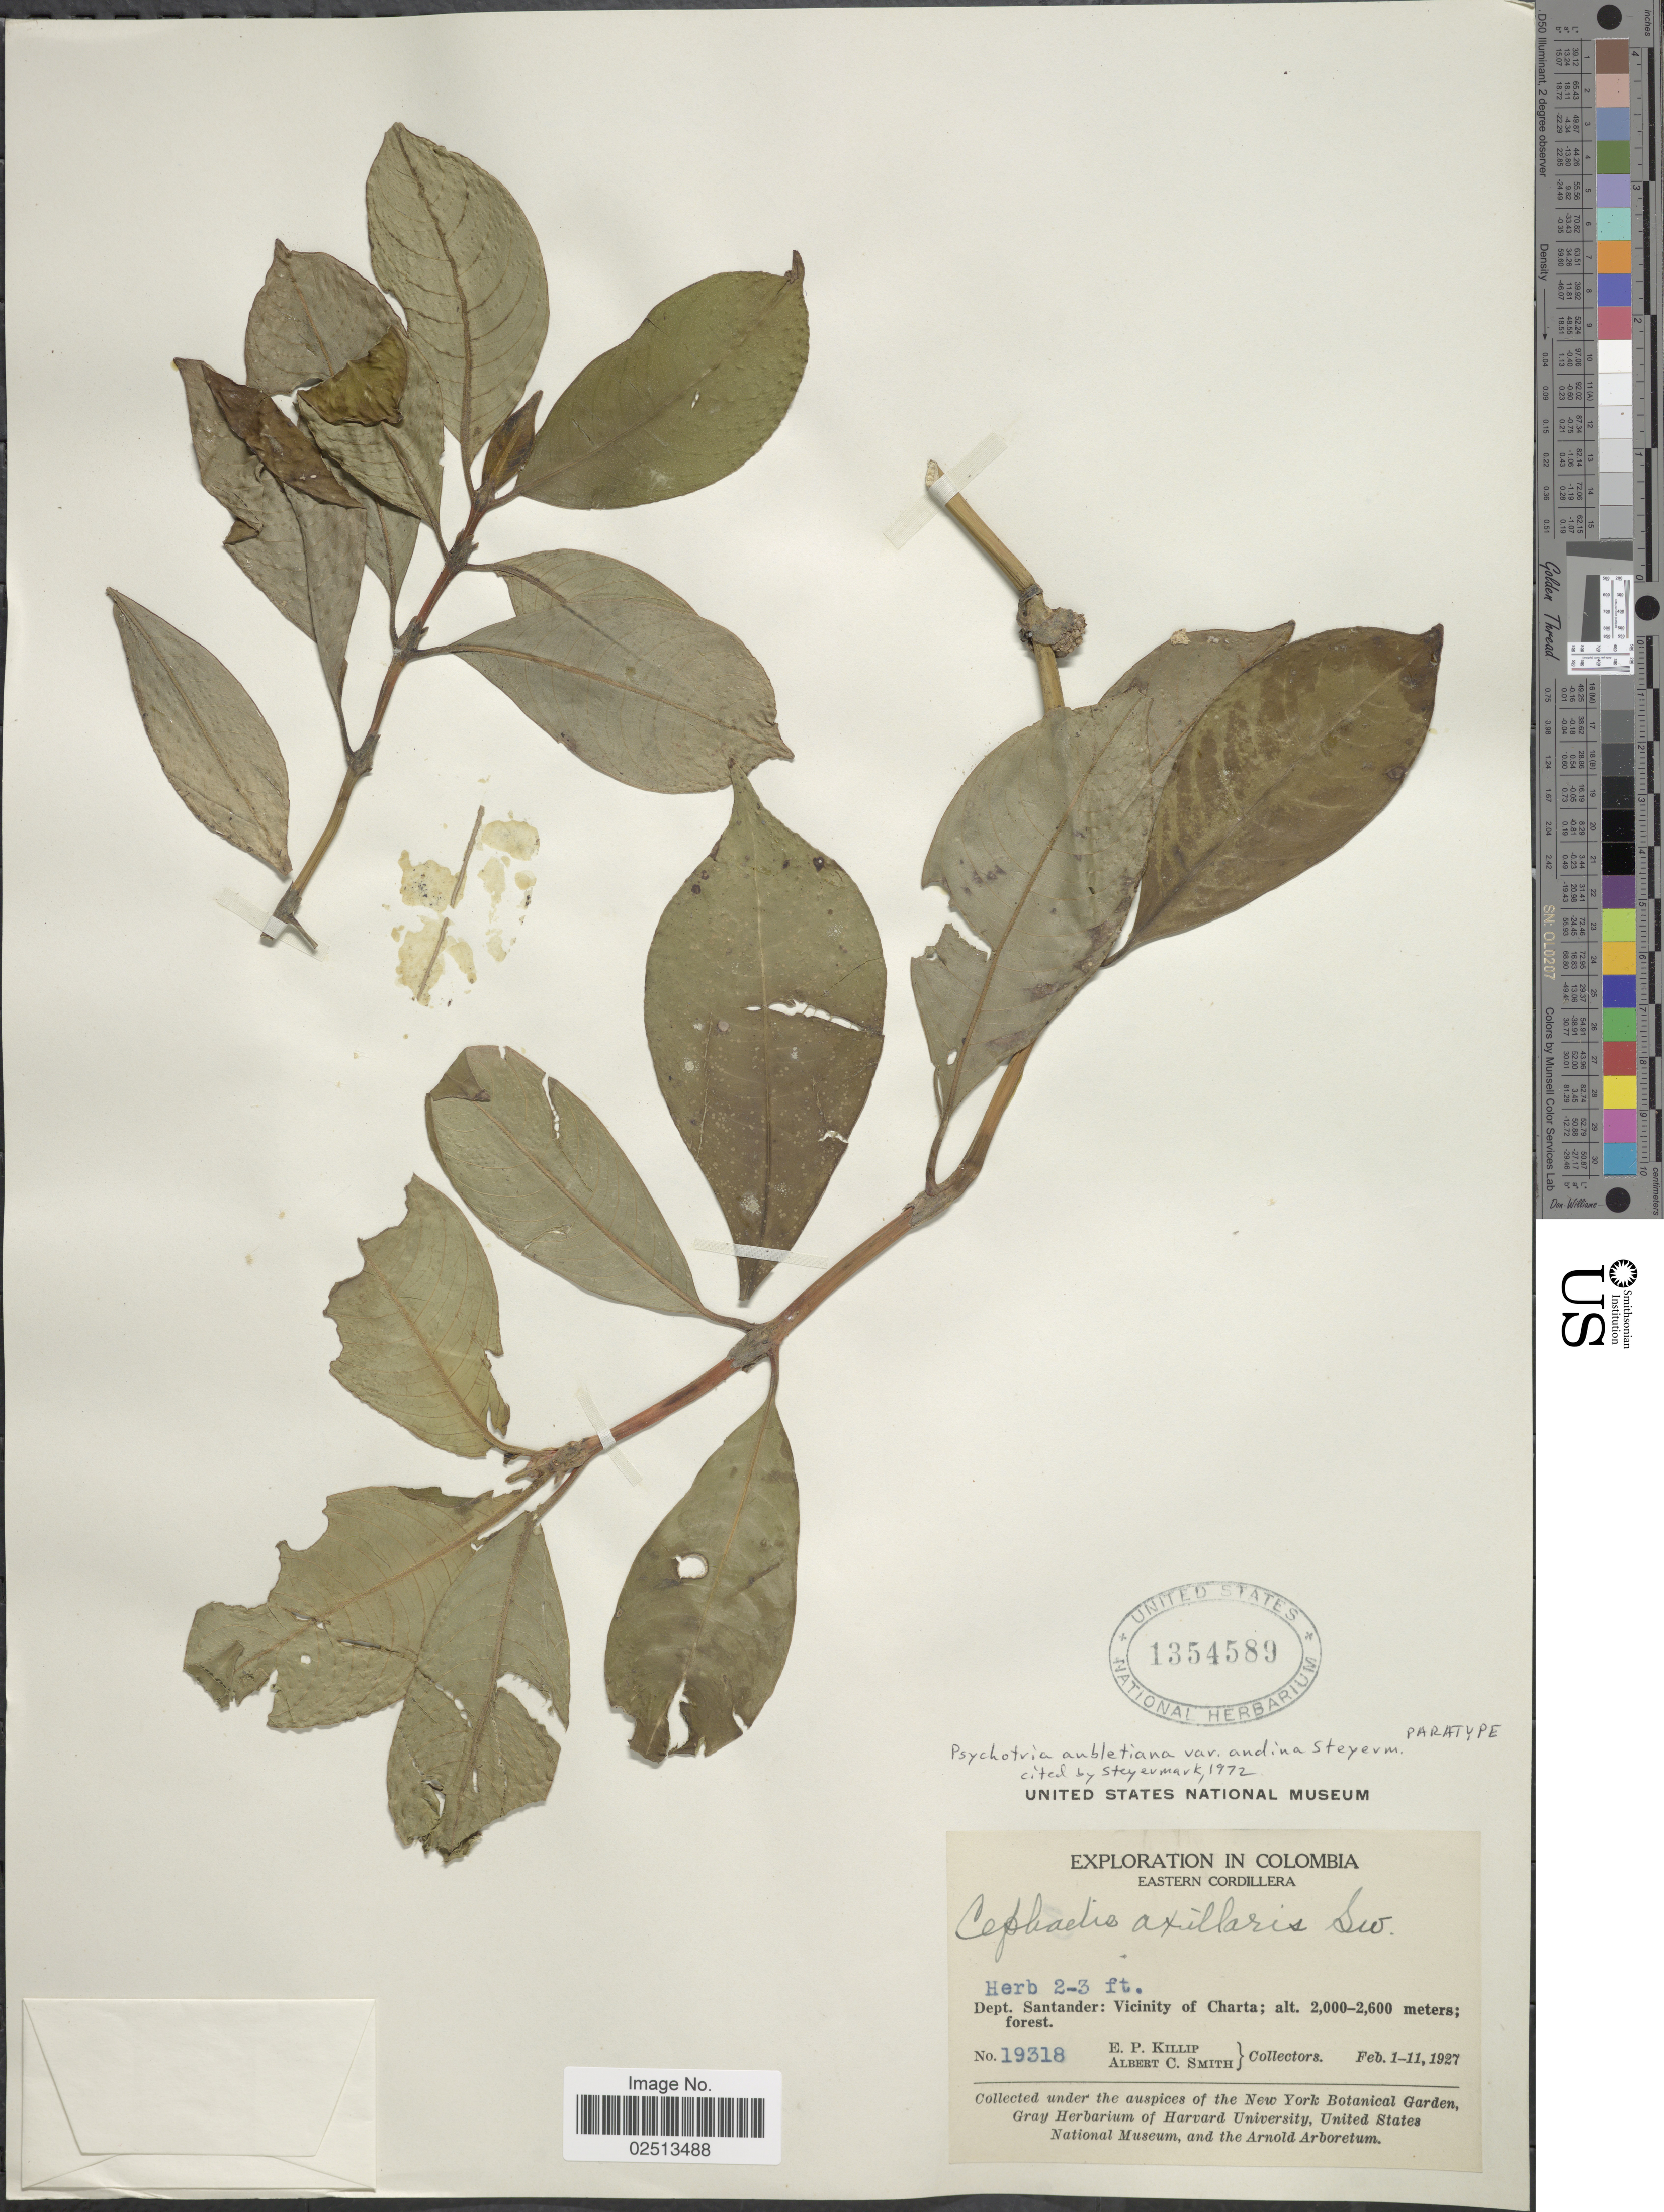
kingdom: Plantae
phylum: Tracheophyta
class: Magnoliopsida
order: Gentianales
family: Rubiaceae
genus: Psychotria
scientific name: Psychotria aubletiana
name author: Steyerm.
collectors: E. P. Killip & A. C. Smith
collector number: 19318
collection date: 1927-02-01/1927-10-11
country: Colombia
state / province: Santander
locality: Eastern Cordillera, Dept. Santander: Vicinity of Charta; forest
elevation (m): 2000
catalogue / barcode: US 1354589